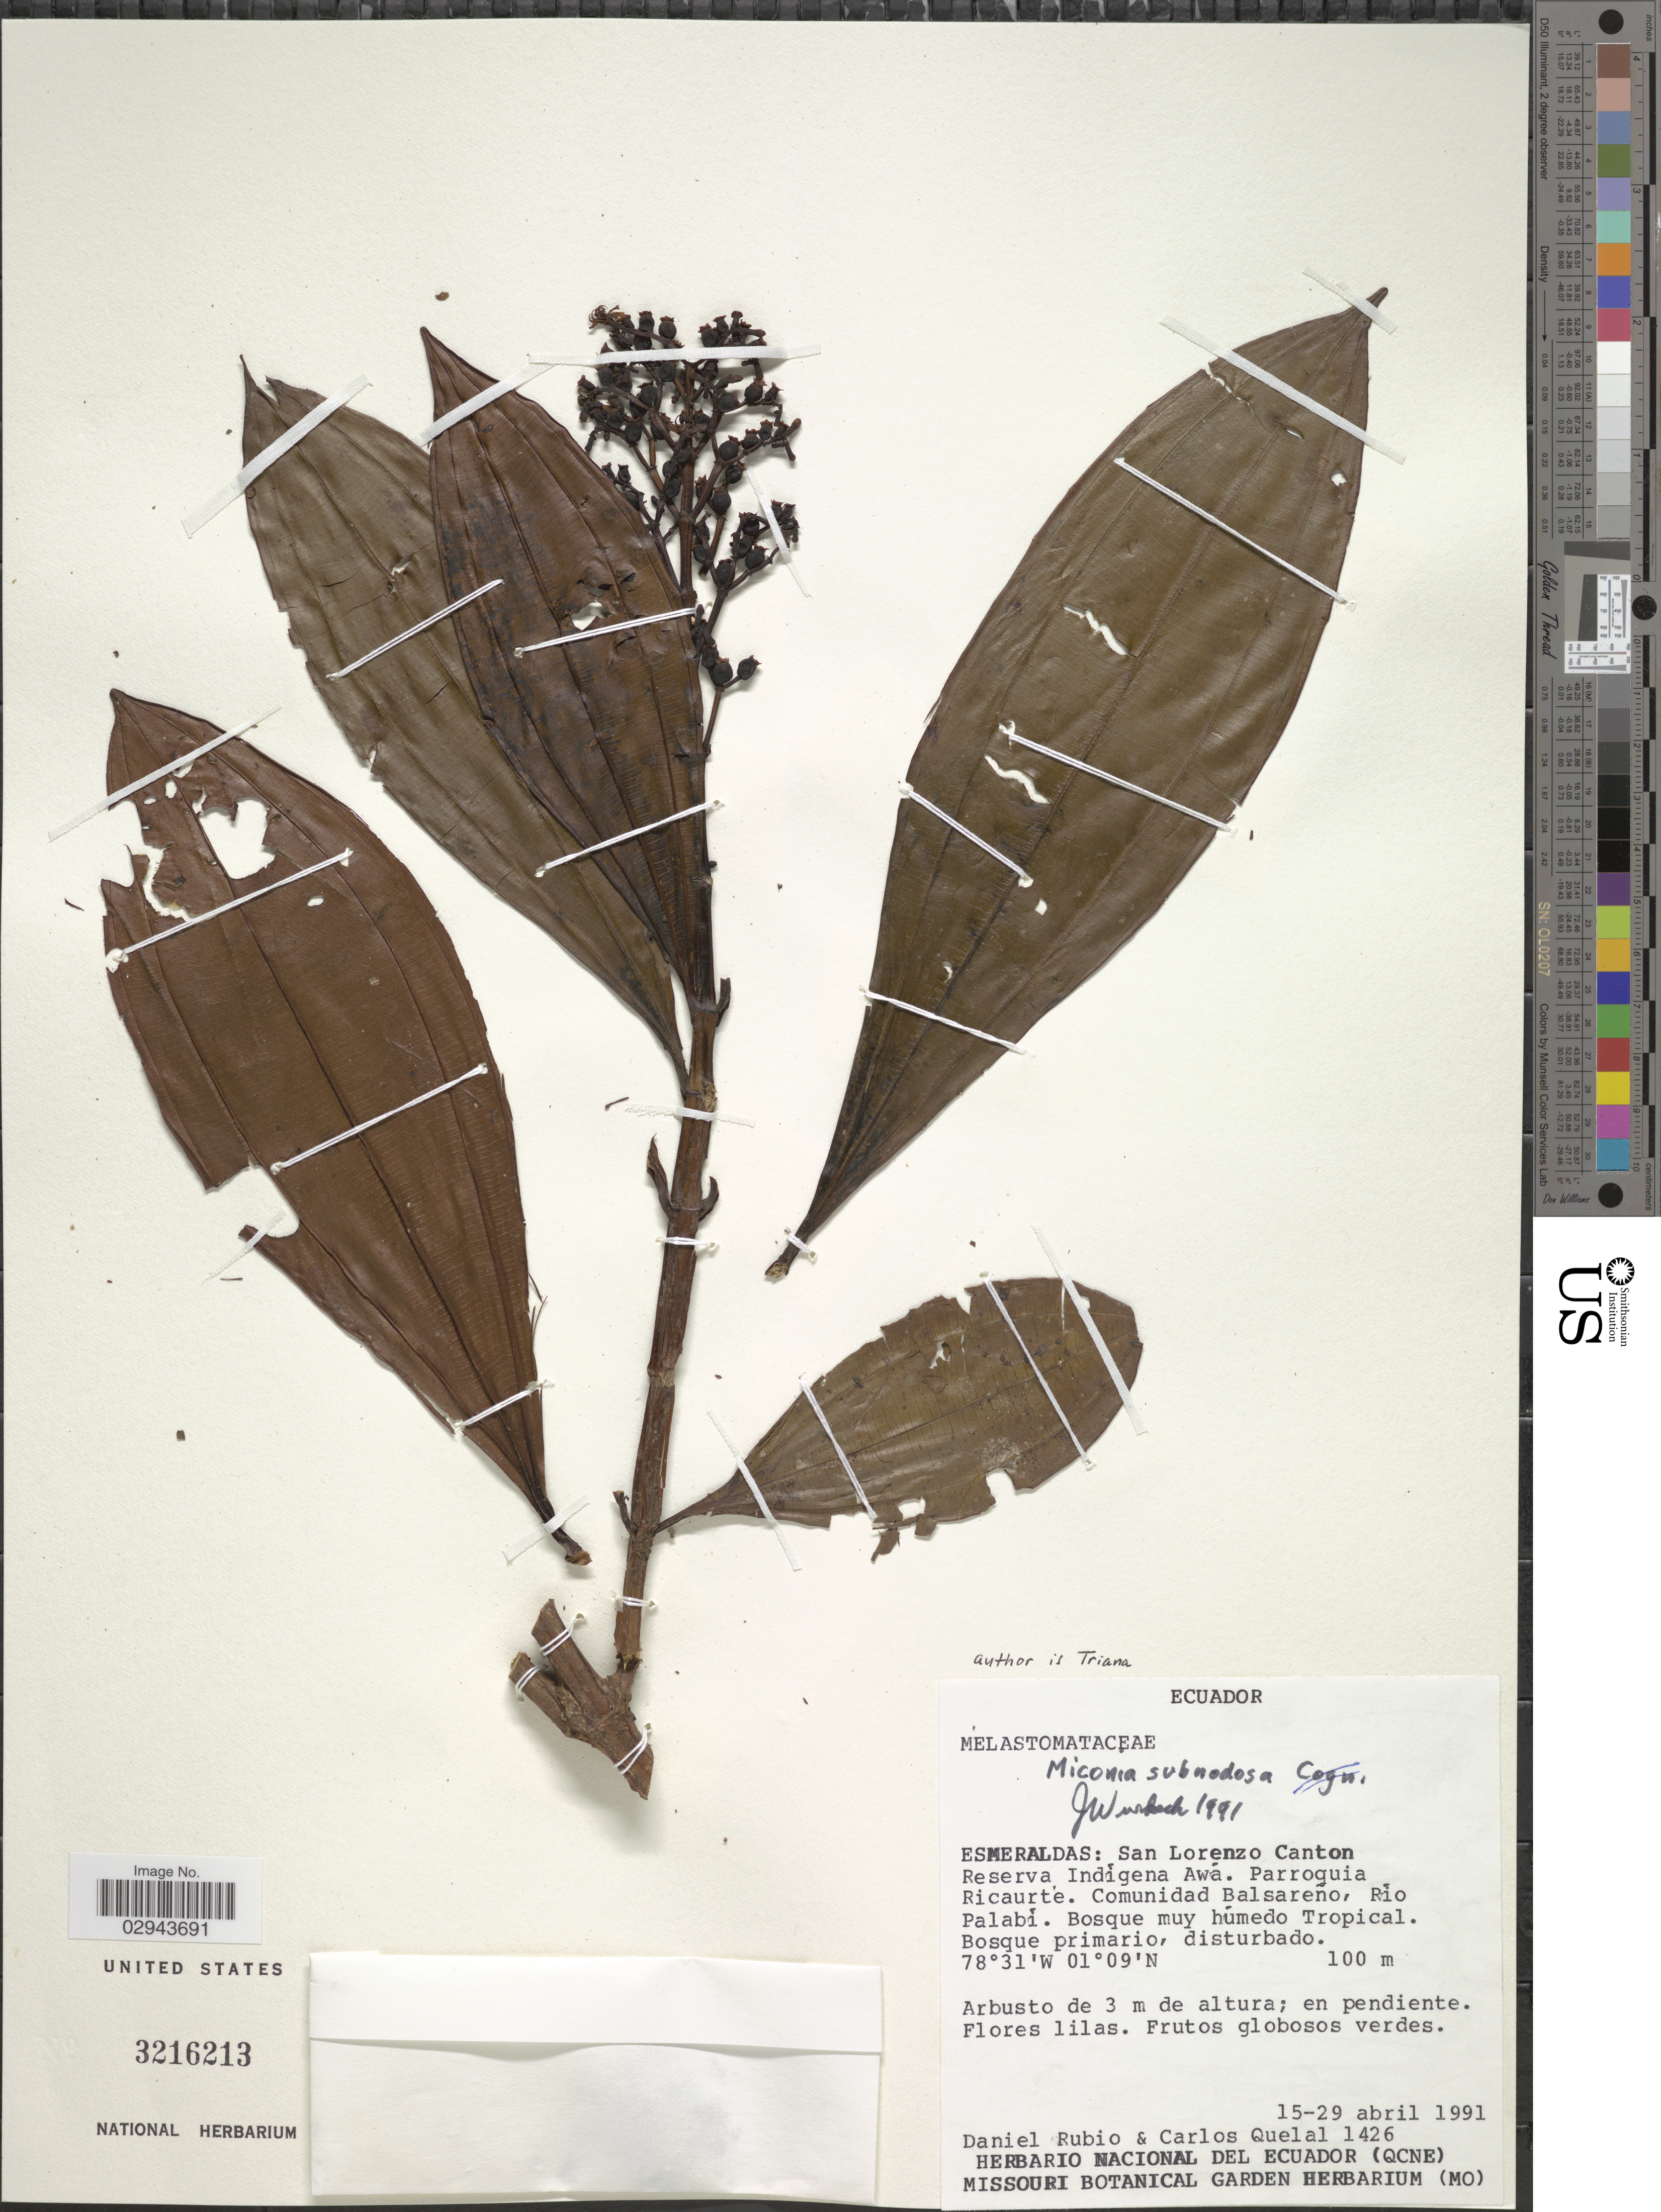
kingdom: Plantae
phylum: Tracheophyta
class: Magnoliopsida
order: Myrtales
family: Melastomataceae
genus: Miconia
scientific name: Miconia subnodosa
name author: Triana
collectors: D. Rubio & C. Quelal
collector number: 1426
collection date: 1991-04-15/1991-04-29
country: Ecuador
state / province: Esmeraldas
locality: San Lorenzo Canton. Reserva Indígena Awá. Parroguia Ricaurte. Comunidad Balsareno, Río Palabí.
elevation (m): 100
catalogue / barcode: US 3216213